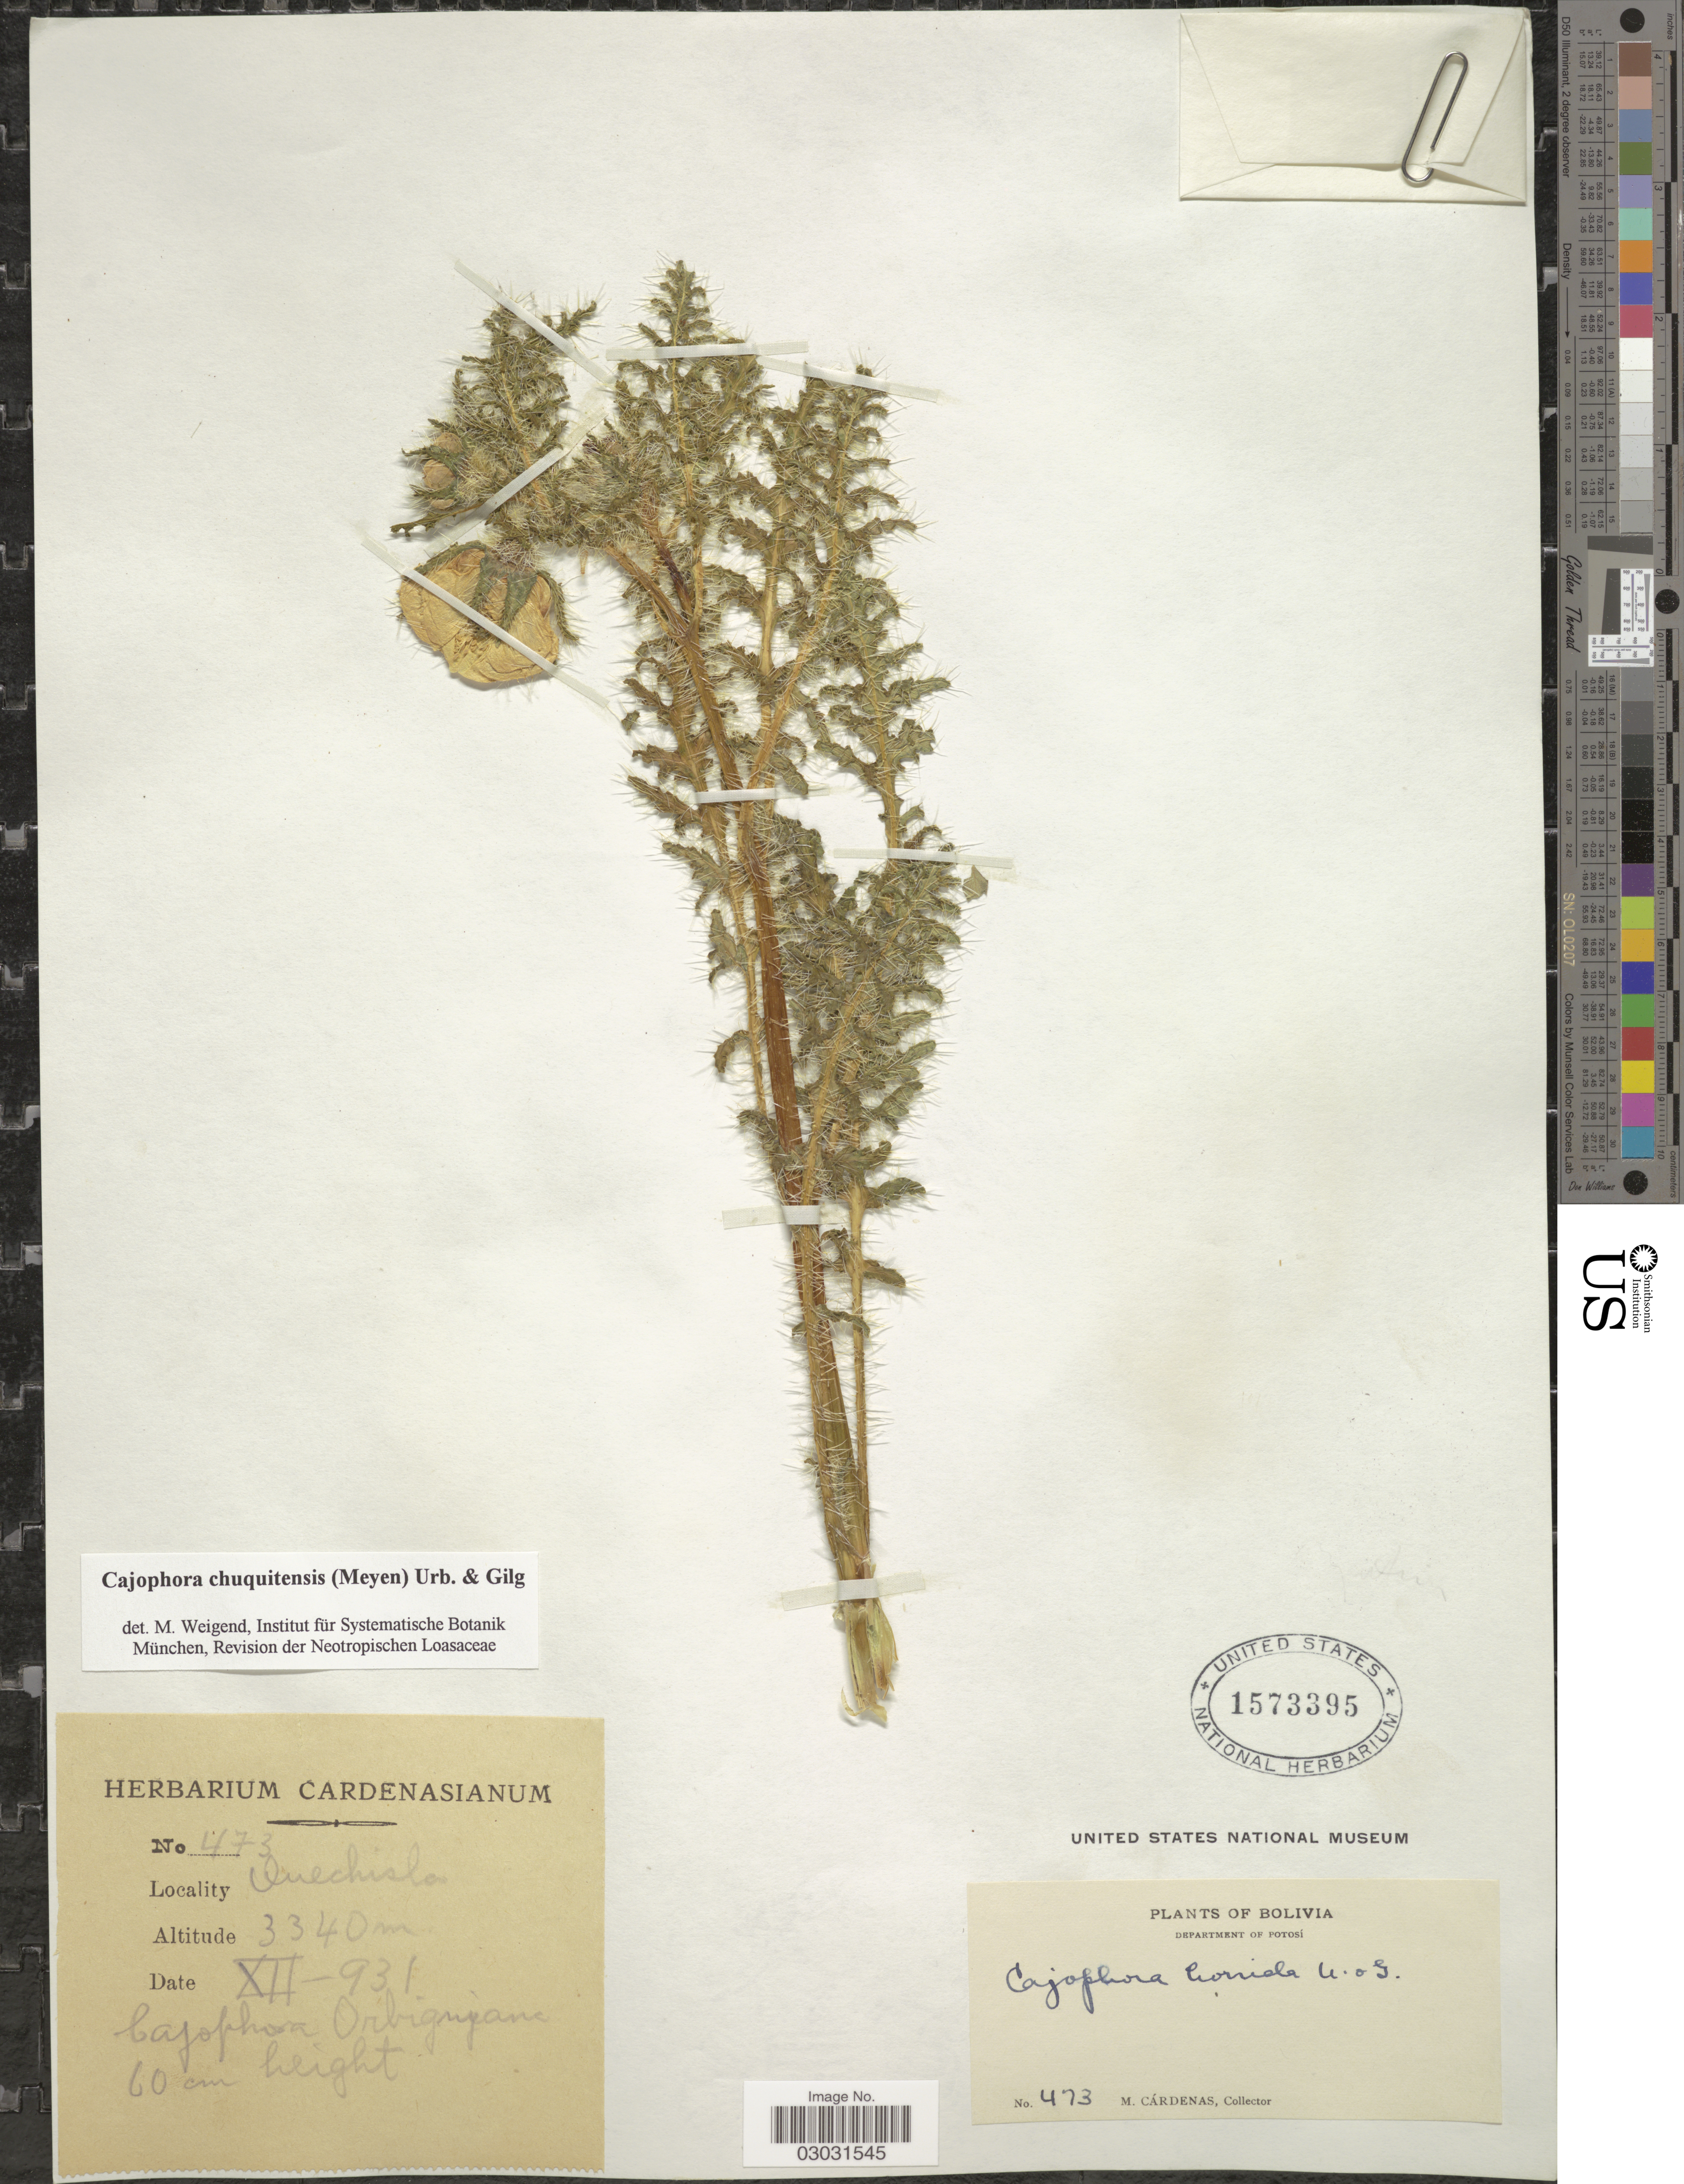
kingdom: Plantae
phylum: Tracheophyta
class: Magnoliopsida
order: Cornales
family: Loasaceae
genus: Caiophora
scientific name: Caiophora chuquitensis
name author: (Meyen) Urb. & Gilg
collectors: M. Cárdenas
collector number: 473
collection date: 1931-12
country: Bolivia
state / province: Potosi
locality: Quechisla. Department of Potosí.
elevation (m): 3340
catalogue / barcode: US 1573395